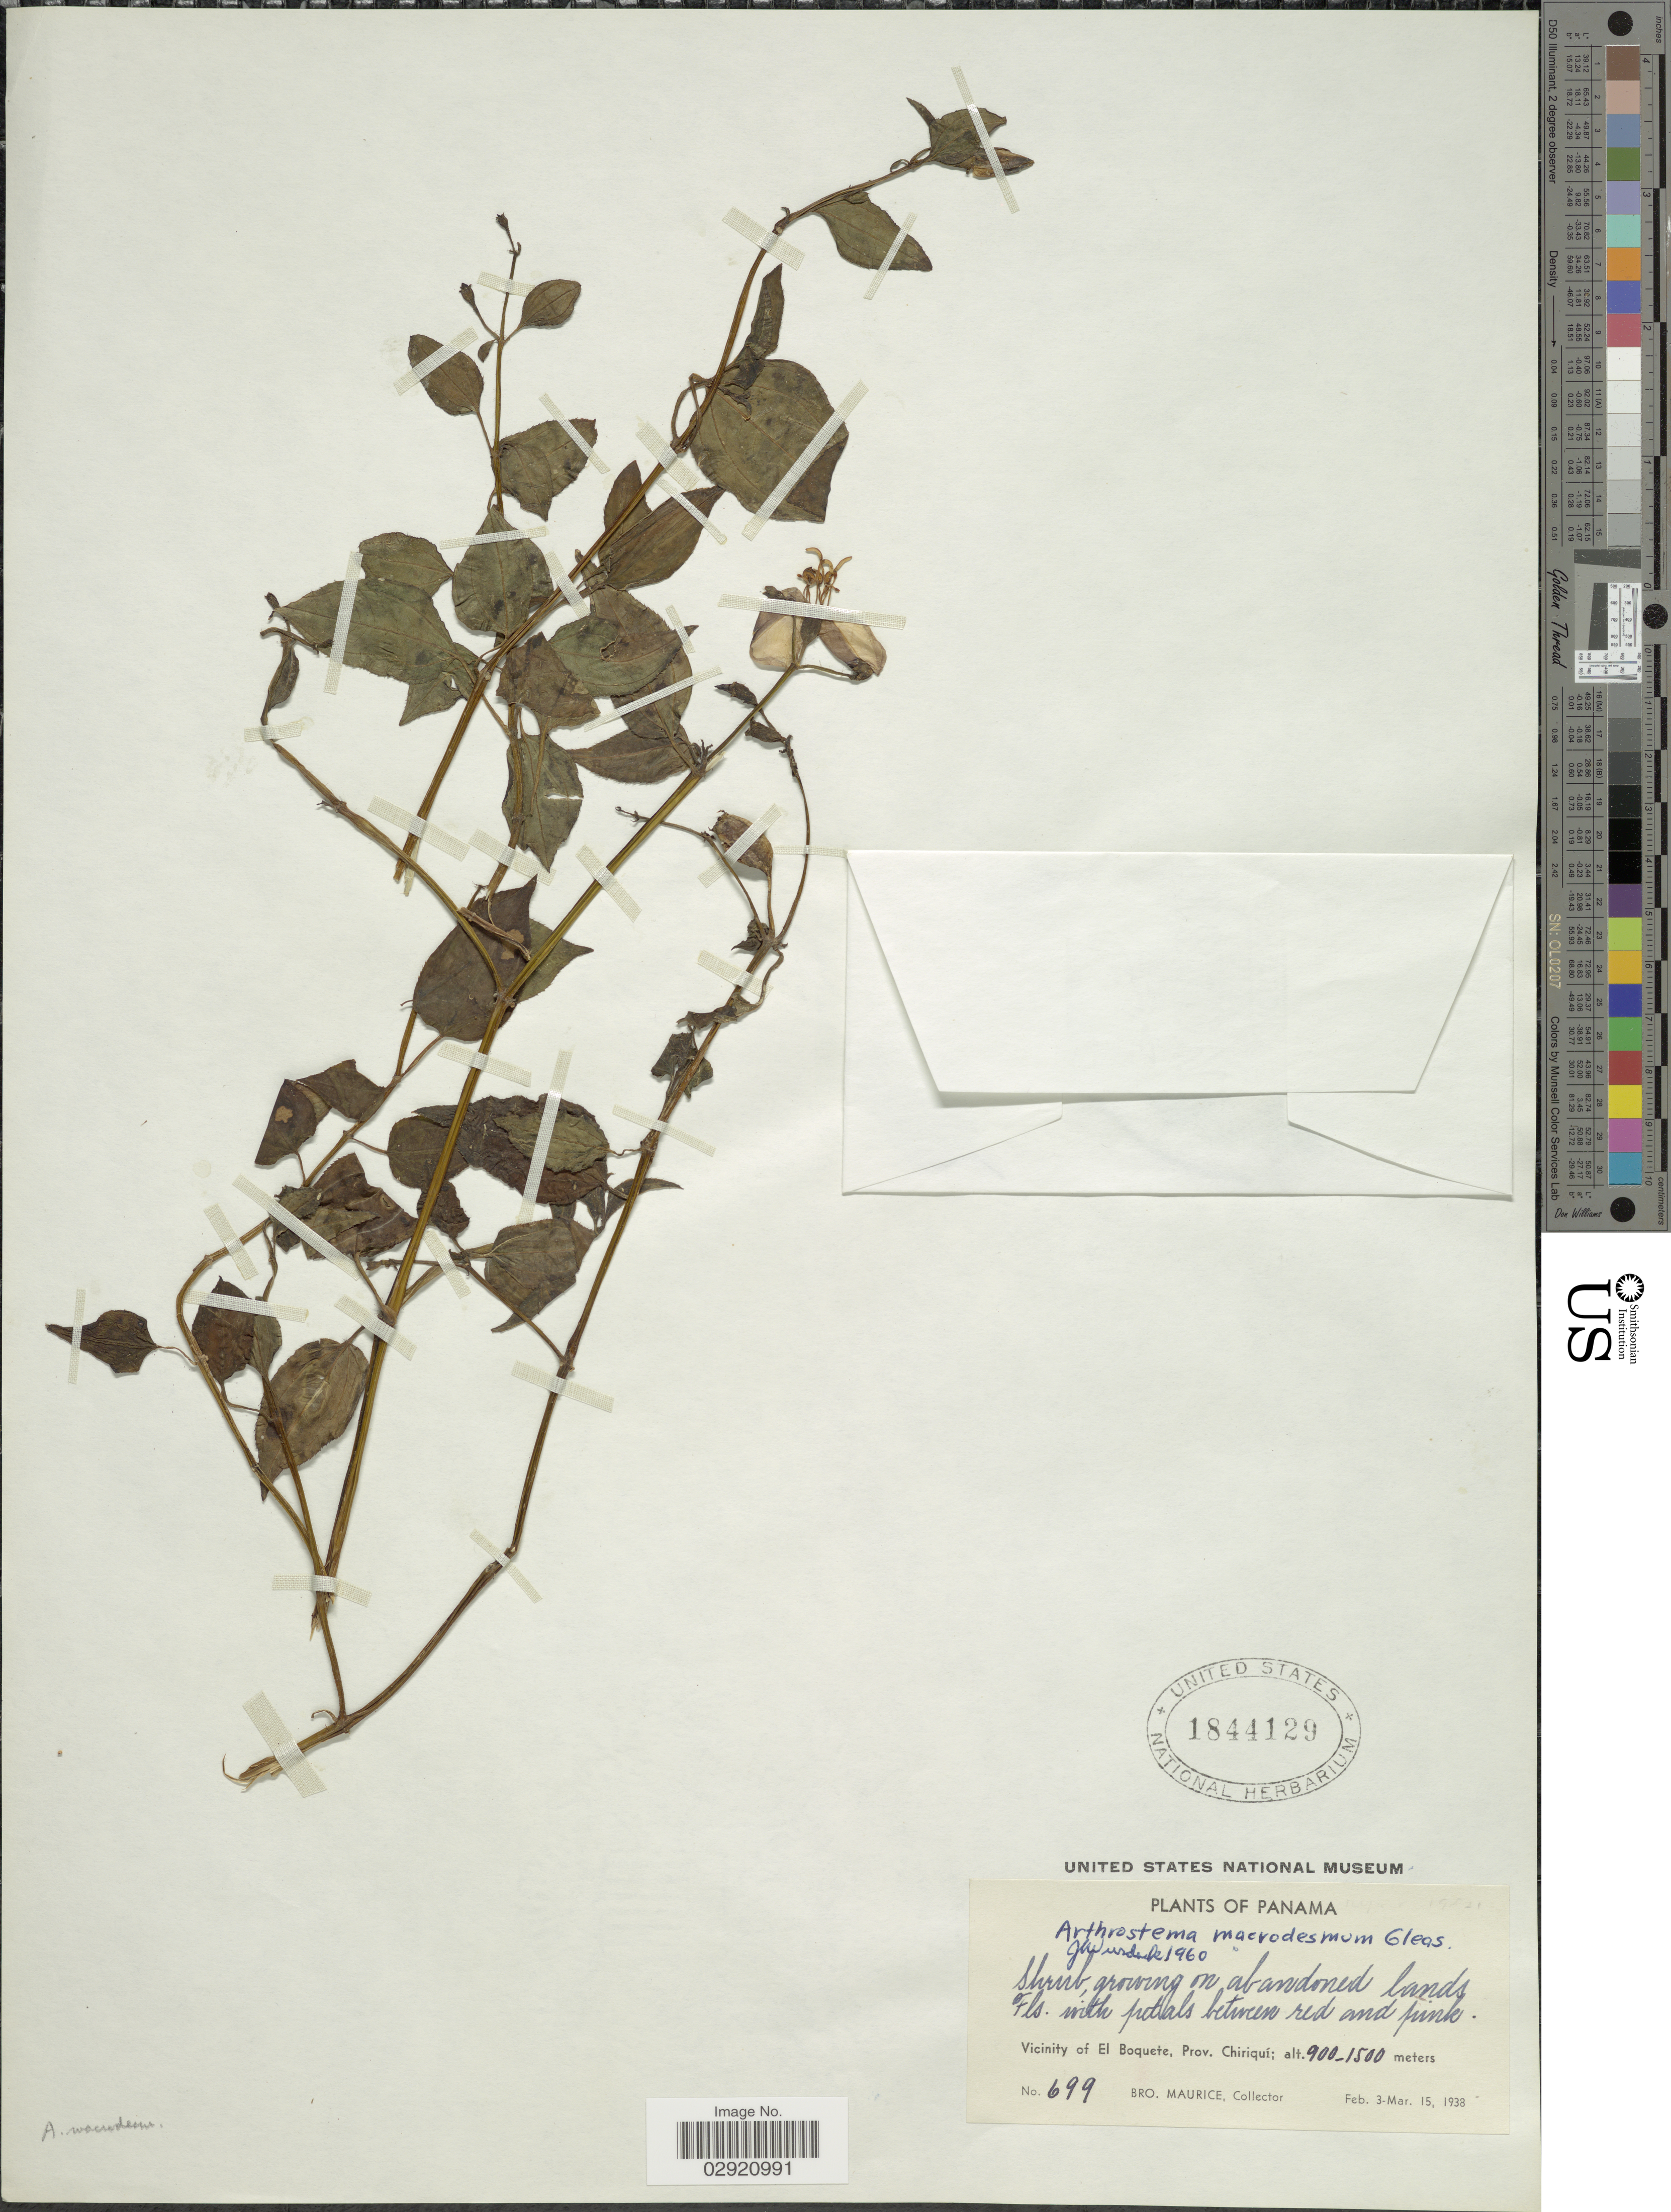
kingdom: Plantae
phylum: Tracheophyta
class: Magnoliopsida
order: Myrtales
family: Melastomataceae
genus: Arthrostemma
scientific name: Arthrostemma ciliatum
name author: Pav. ex D. Don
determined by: Strong, Mark T., (BOT), Smithsonian Institution - National Museum of Natural History (UNITED STATES)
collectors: B. Maurice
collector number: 699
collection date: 1938-02-03/1938-03-15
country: Panama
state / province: Chiriqui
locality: Vicinity of El Boquete.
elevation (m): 900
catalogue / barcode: US 1844129